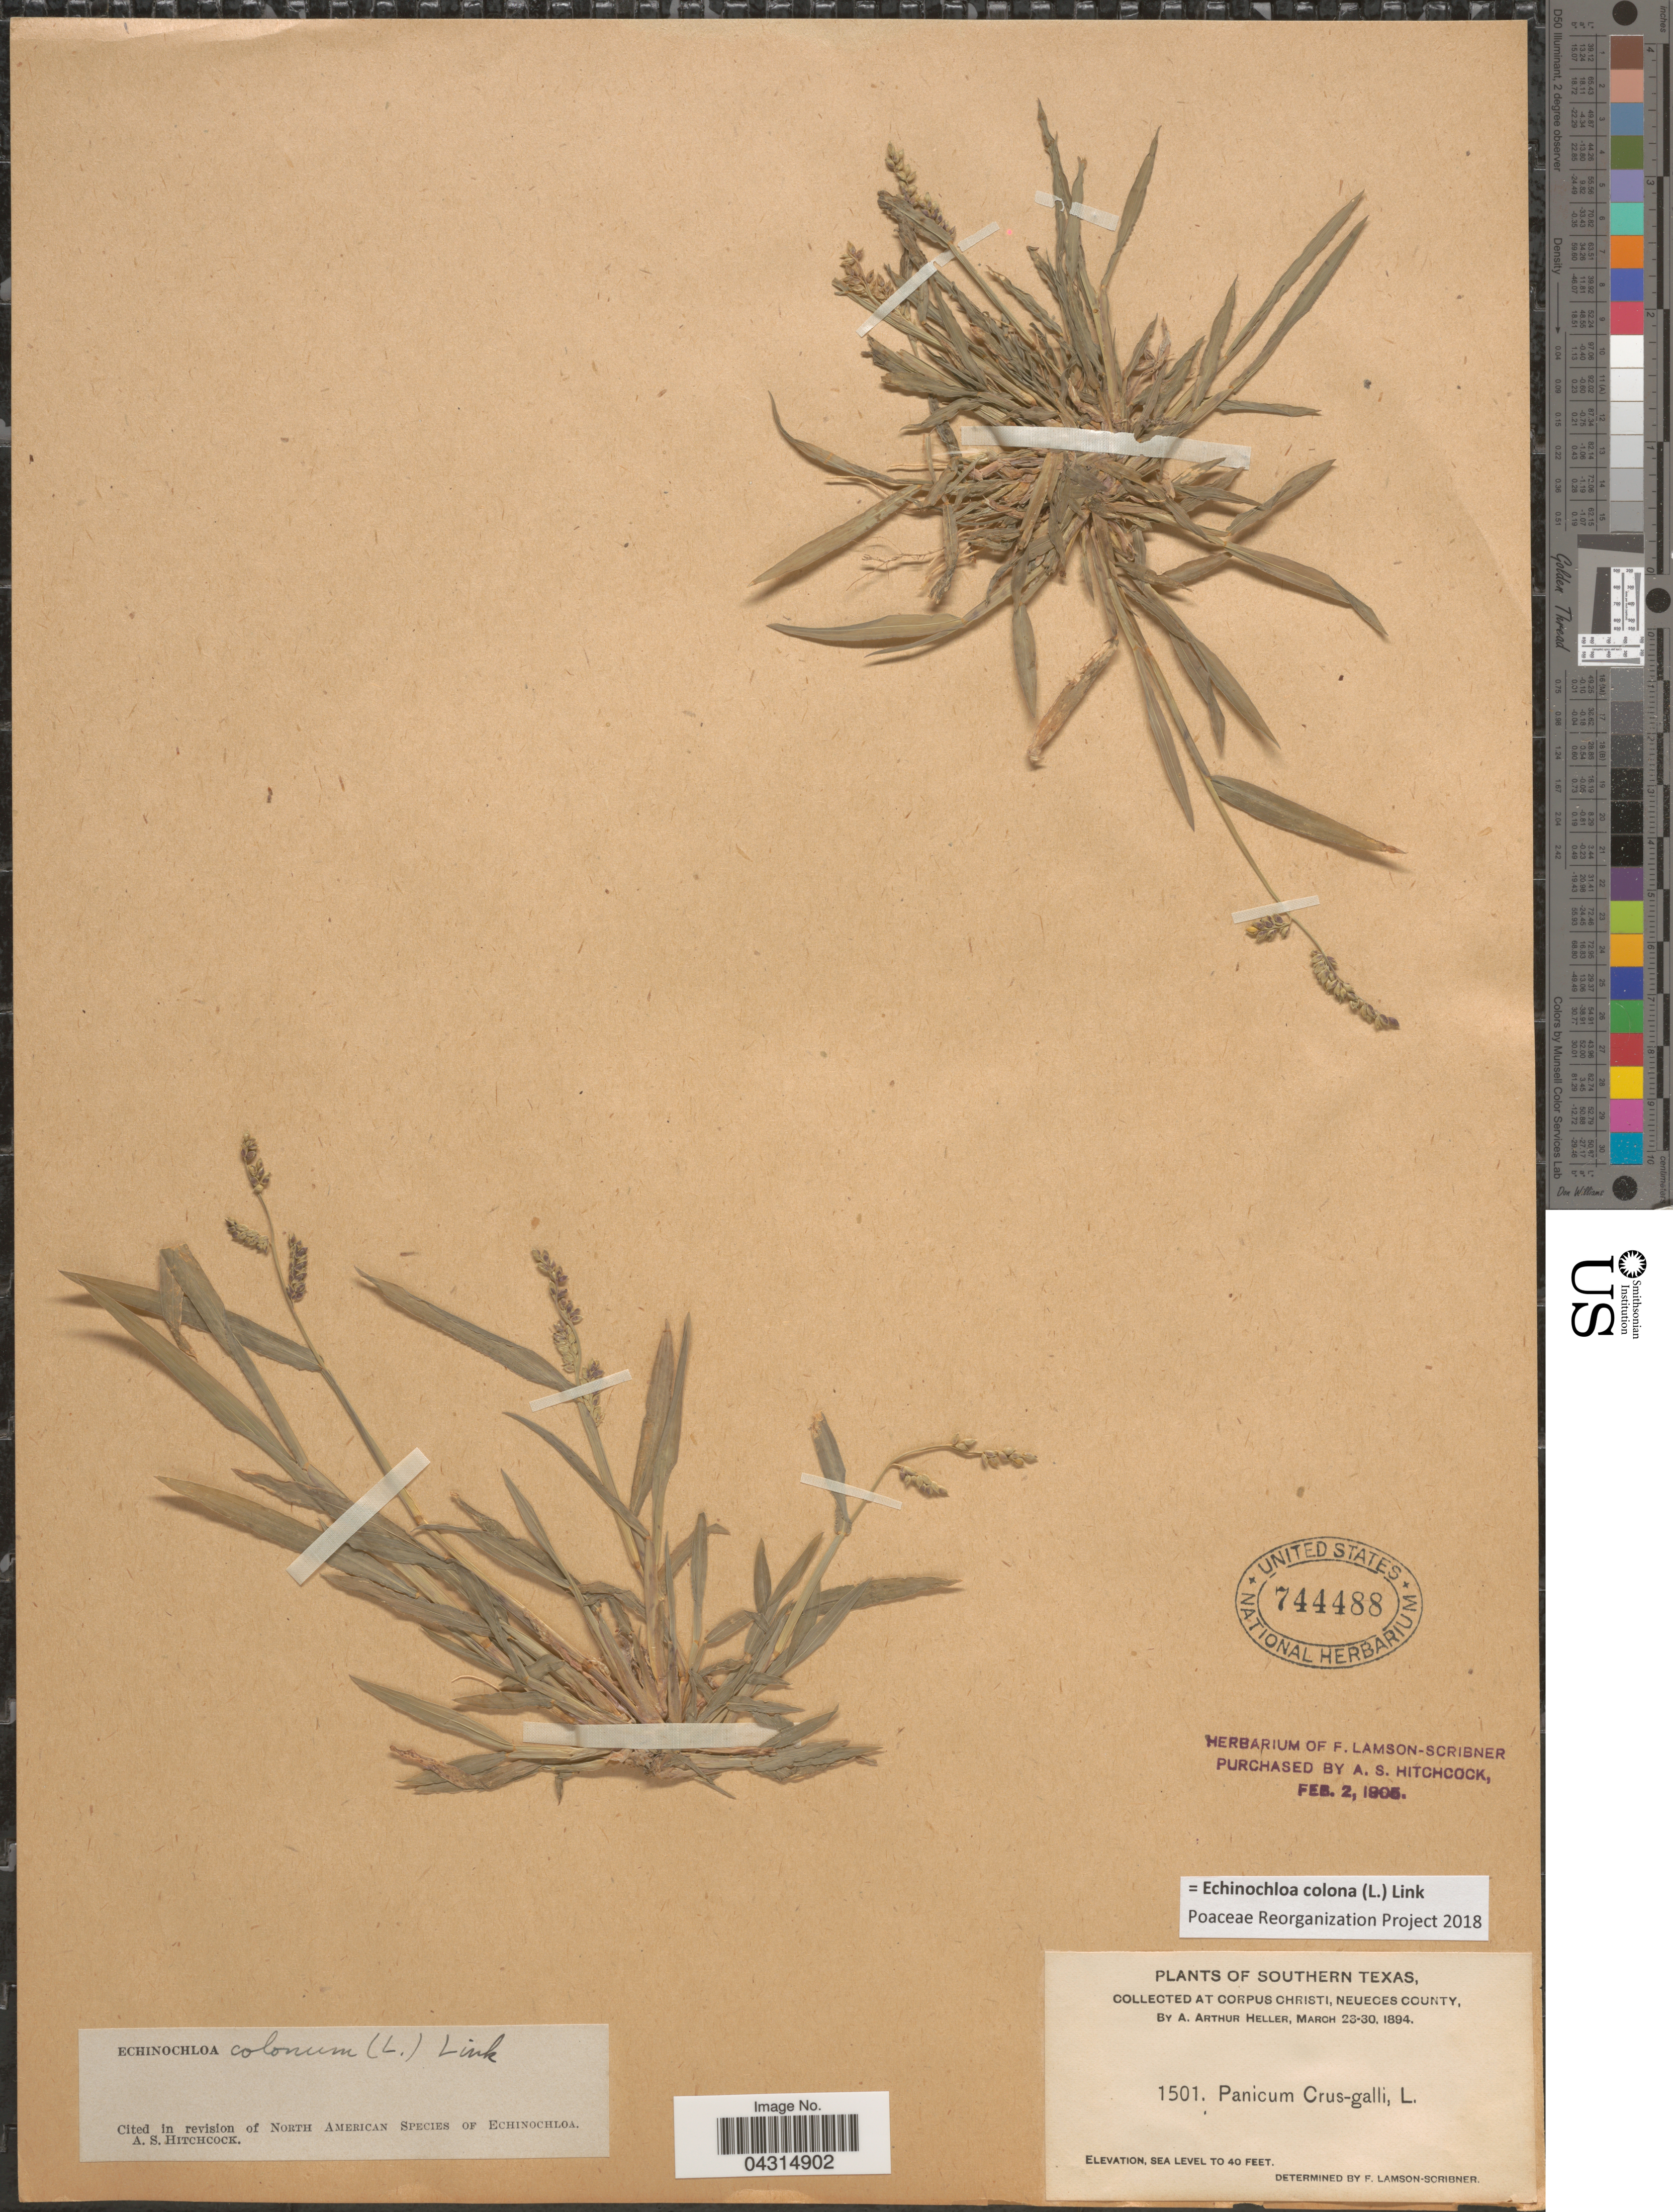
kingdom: Plantae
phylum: Tracheophyta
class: Liliopsida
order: Poales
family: Poaceae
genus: Echinochloa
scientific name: Echinochloa colona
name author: (L.) Link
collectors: A. A. Heller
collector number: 1501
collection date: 1894-03-23/1894-03-30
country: United States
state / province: Texas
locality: Southern Texas. At Corpus Christi, Neueces County.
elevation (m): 0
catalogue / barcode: US 744488